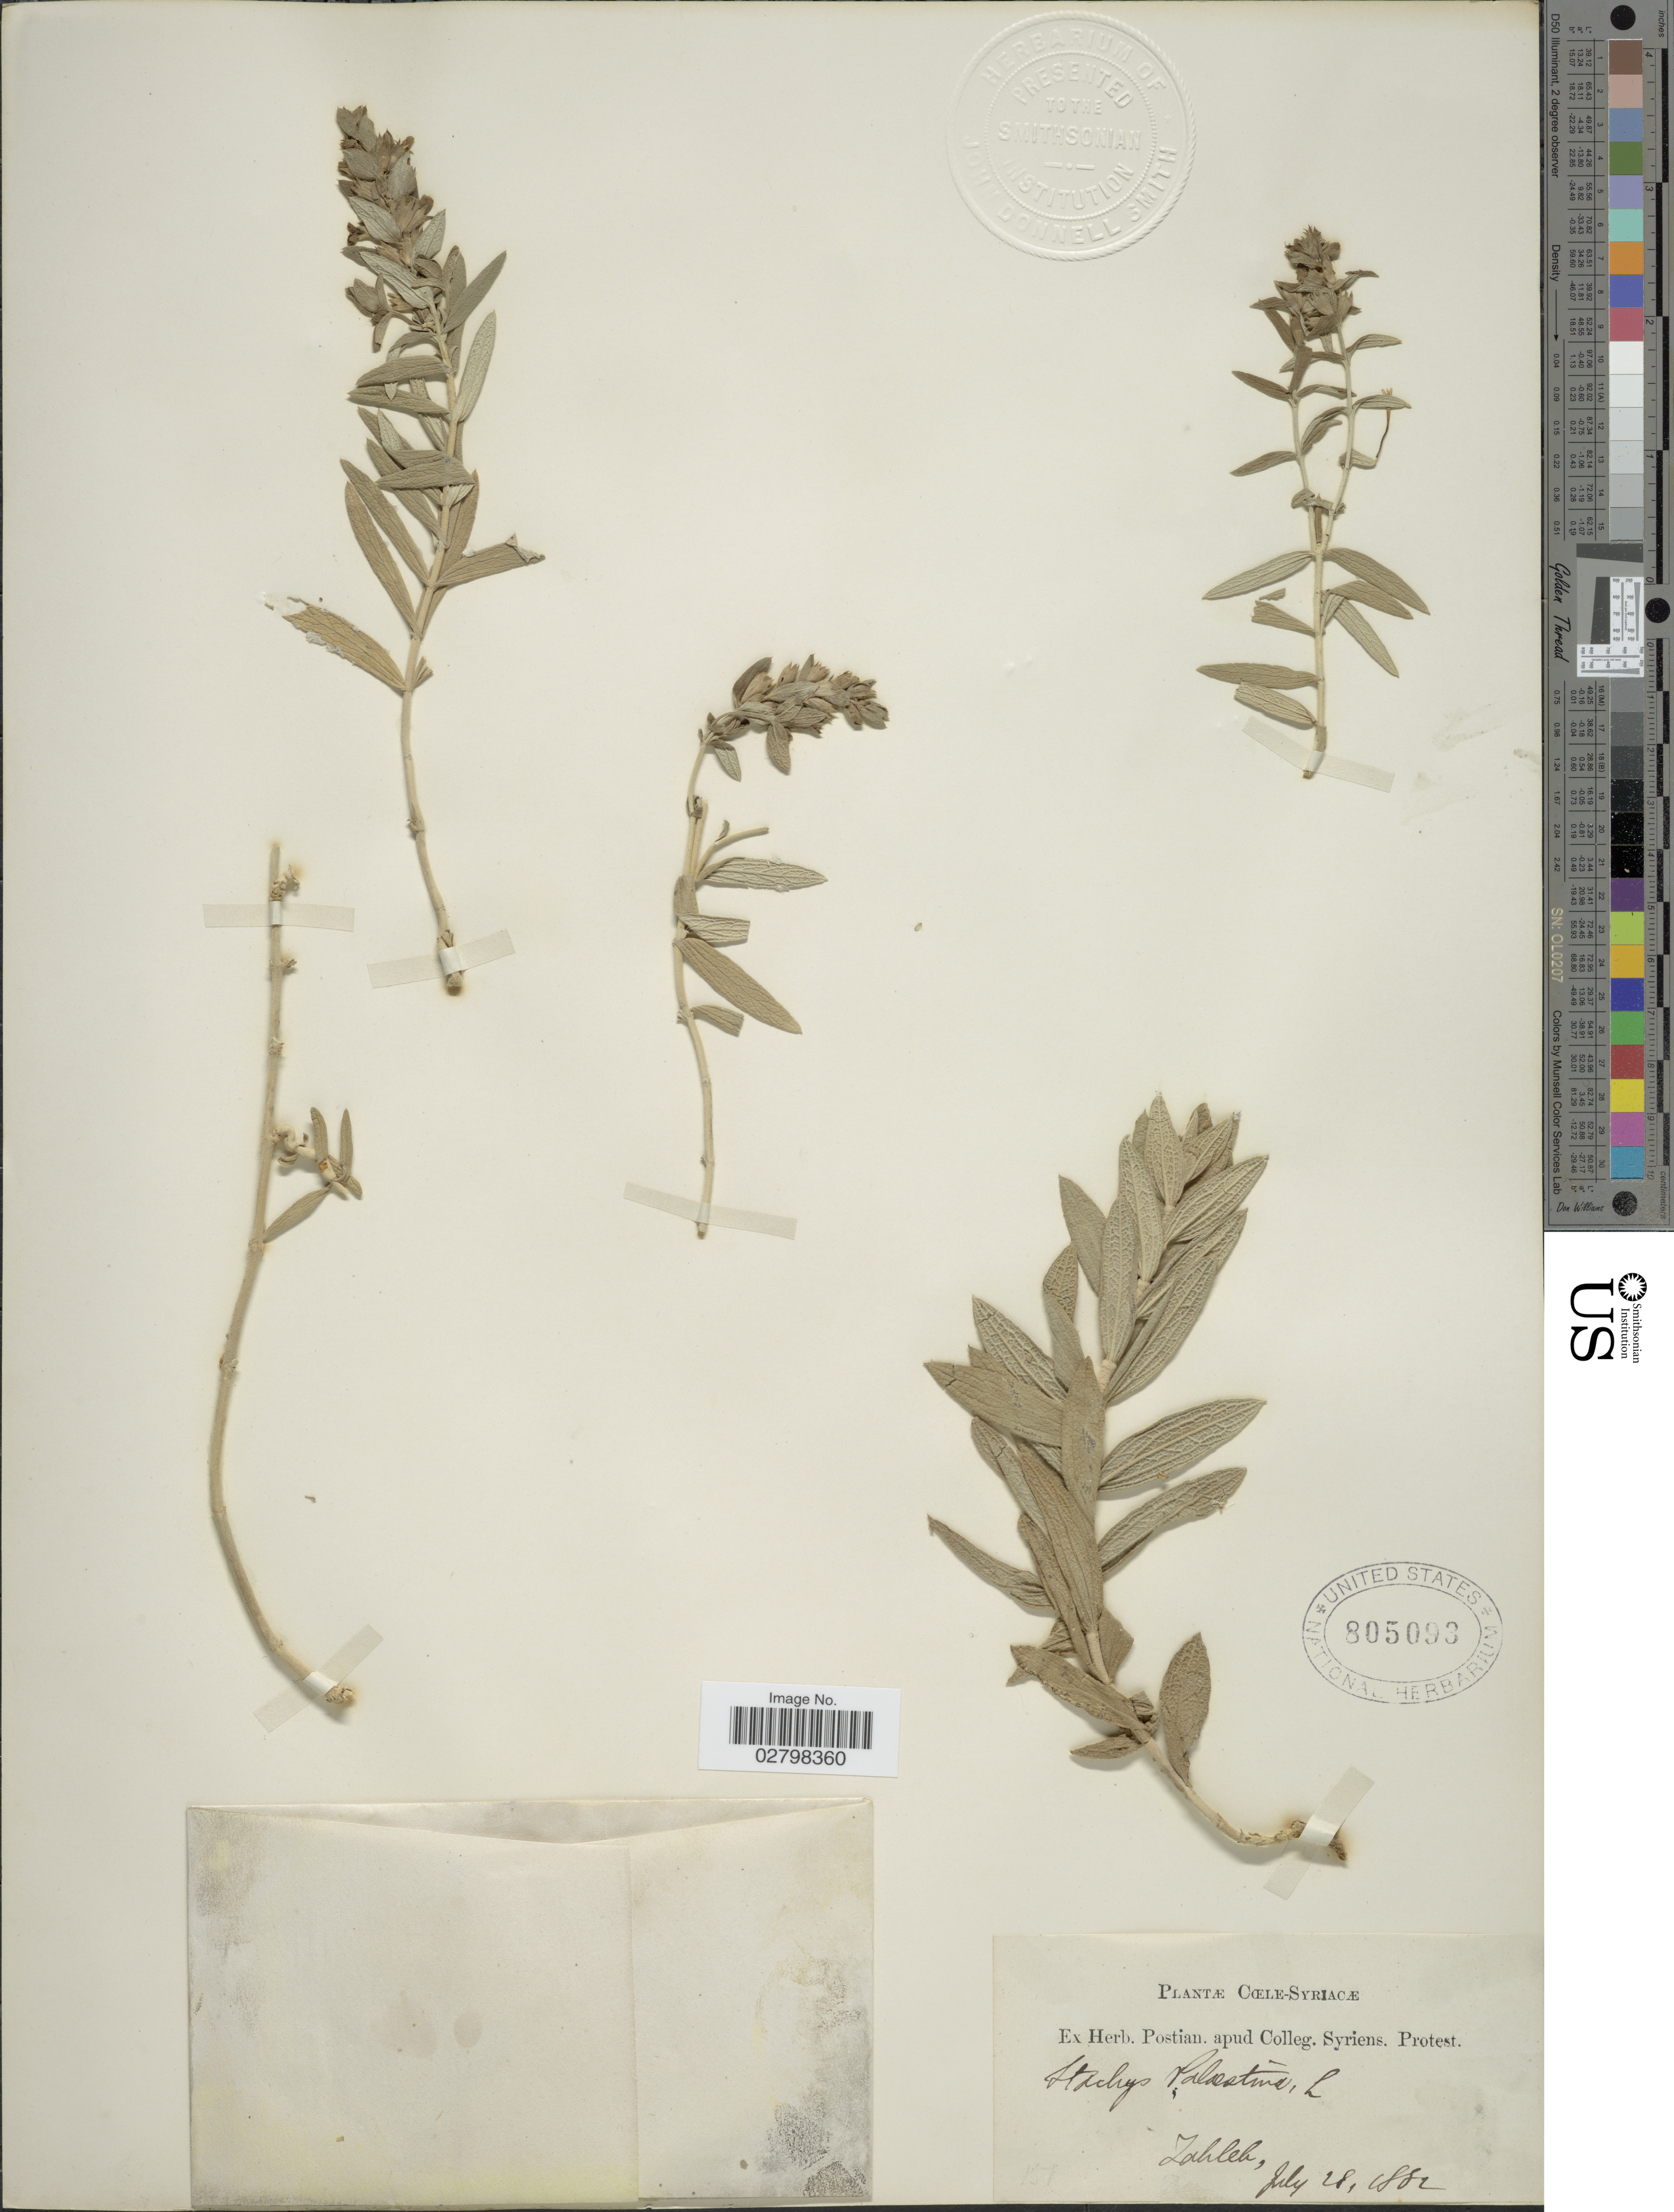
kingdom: Plantae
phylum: Tracheophyta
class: Magnoliopsida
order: Lamiales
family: Lamiaceae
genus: Stachys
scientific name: Stachys palaestina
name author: L.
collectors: ex herb. Postian. apud Colleg. Syriens. Protest. USE "Fannie P. A. Shepard" (10308853) AS PRIMARY COLLECTOR INSTEAD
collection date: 1882-07-28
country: Syria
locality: Cœle-Syriacæ. Zahleh.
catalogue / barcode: US 805093